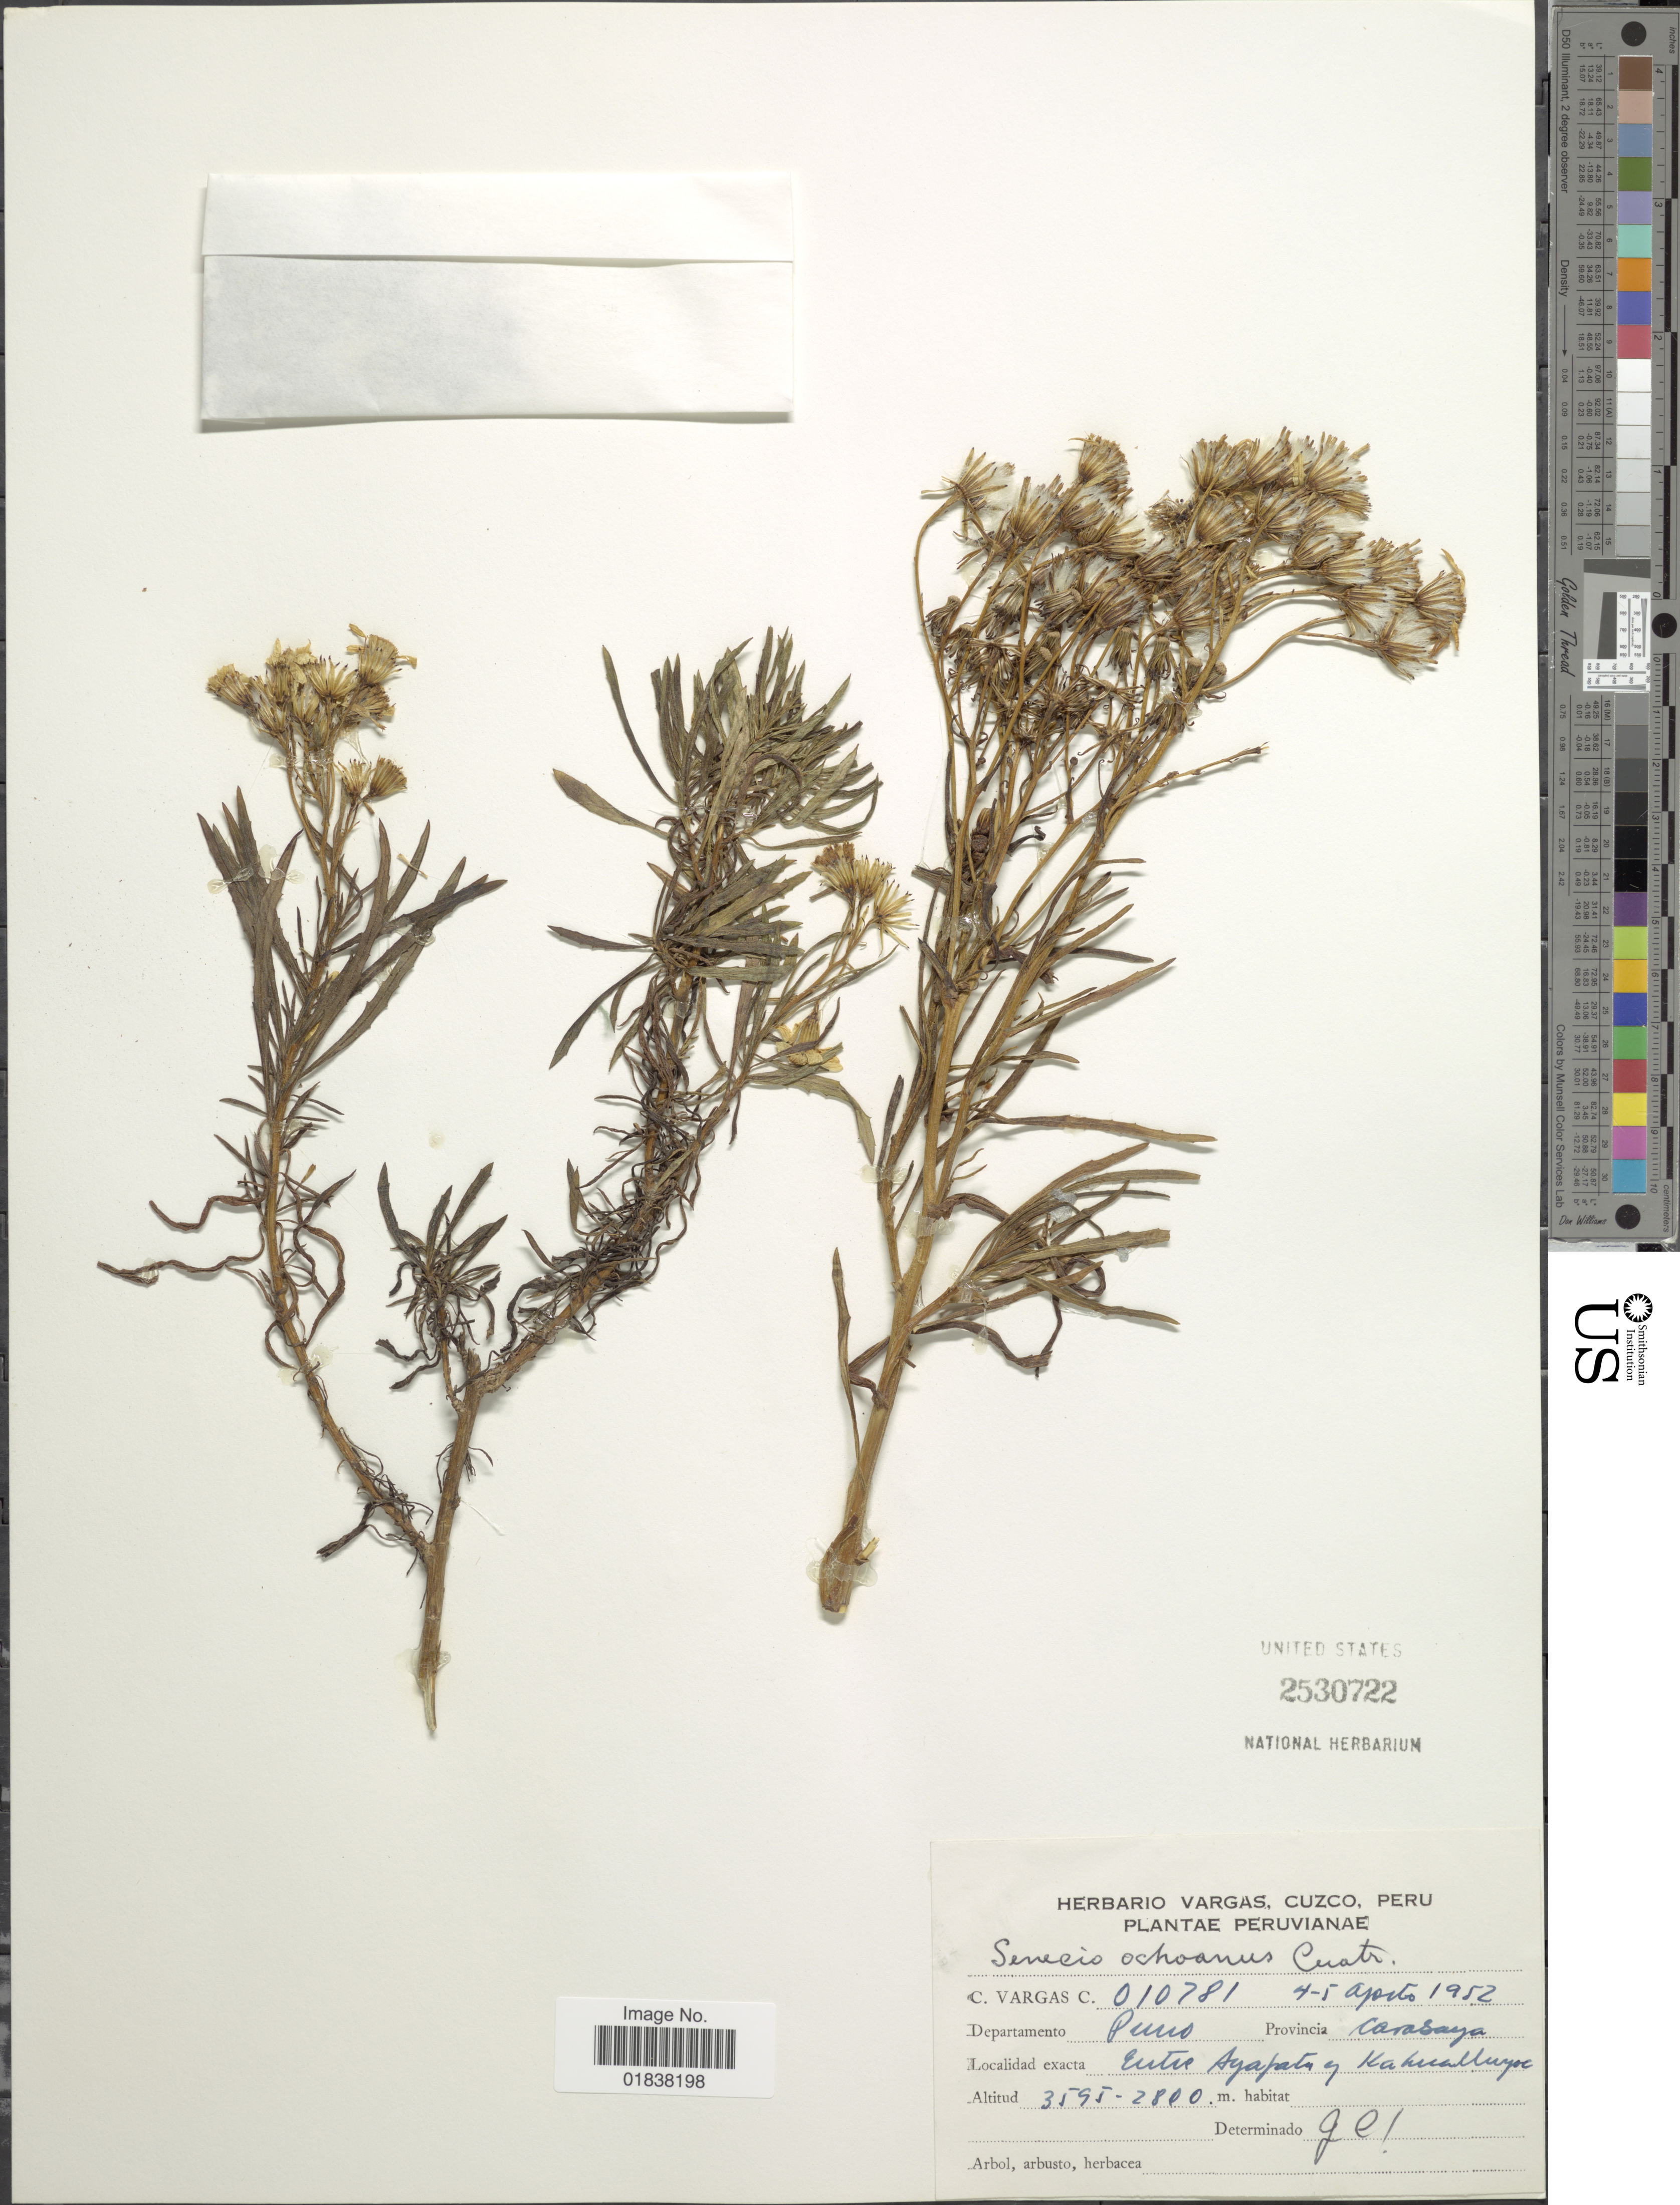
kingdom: Plantae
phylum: Tracheophyta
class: Magnoliopsida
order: Asterales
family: Asteraceae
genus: Senecio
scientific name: Senecio ochoanus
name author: Cuatrec.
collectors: C. Vargas Calderón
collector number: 010781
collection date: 1952-04-04/1952-04-05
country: Peru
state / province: Puno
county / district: Carabaya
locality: entre Ayapata y Kahualluyoc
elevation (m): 2800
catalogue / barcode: US 2530722